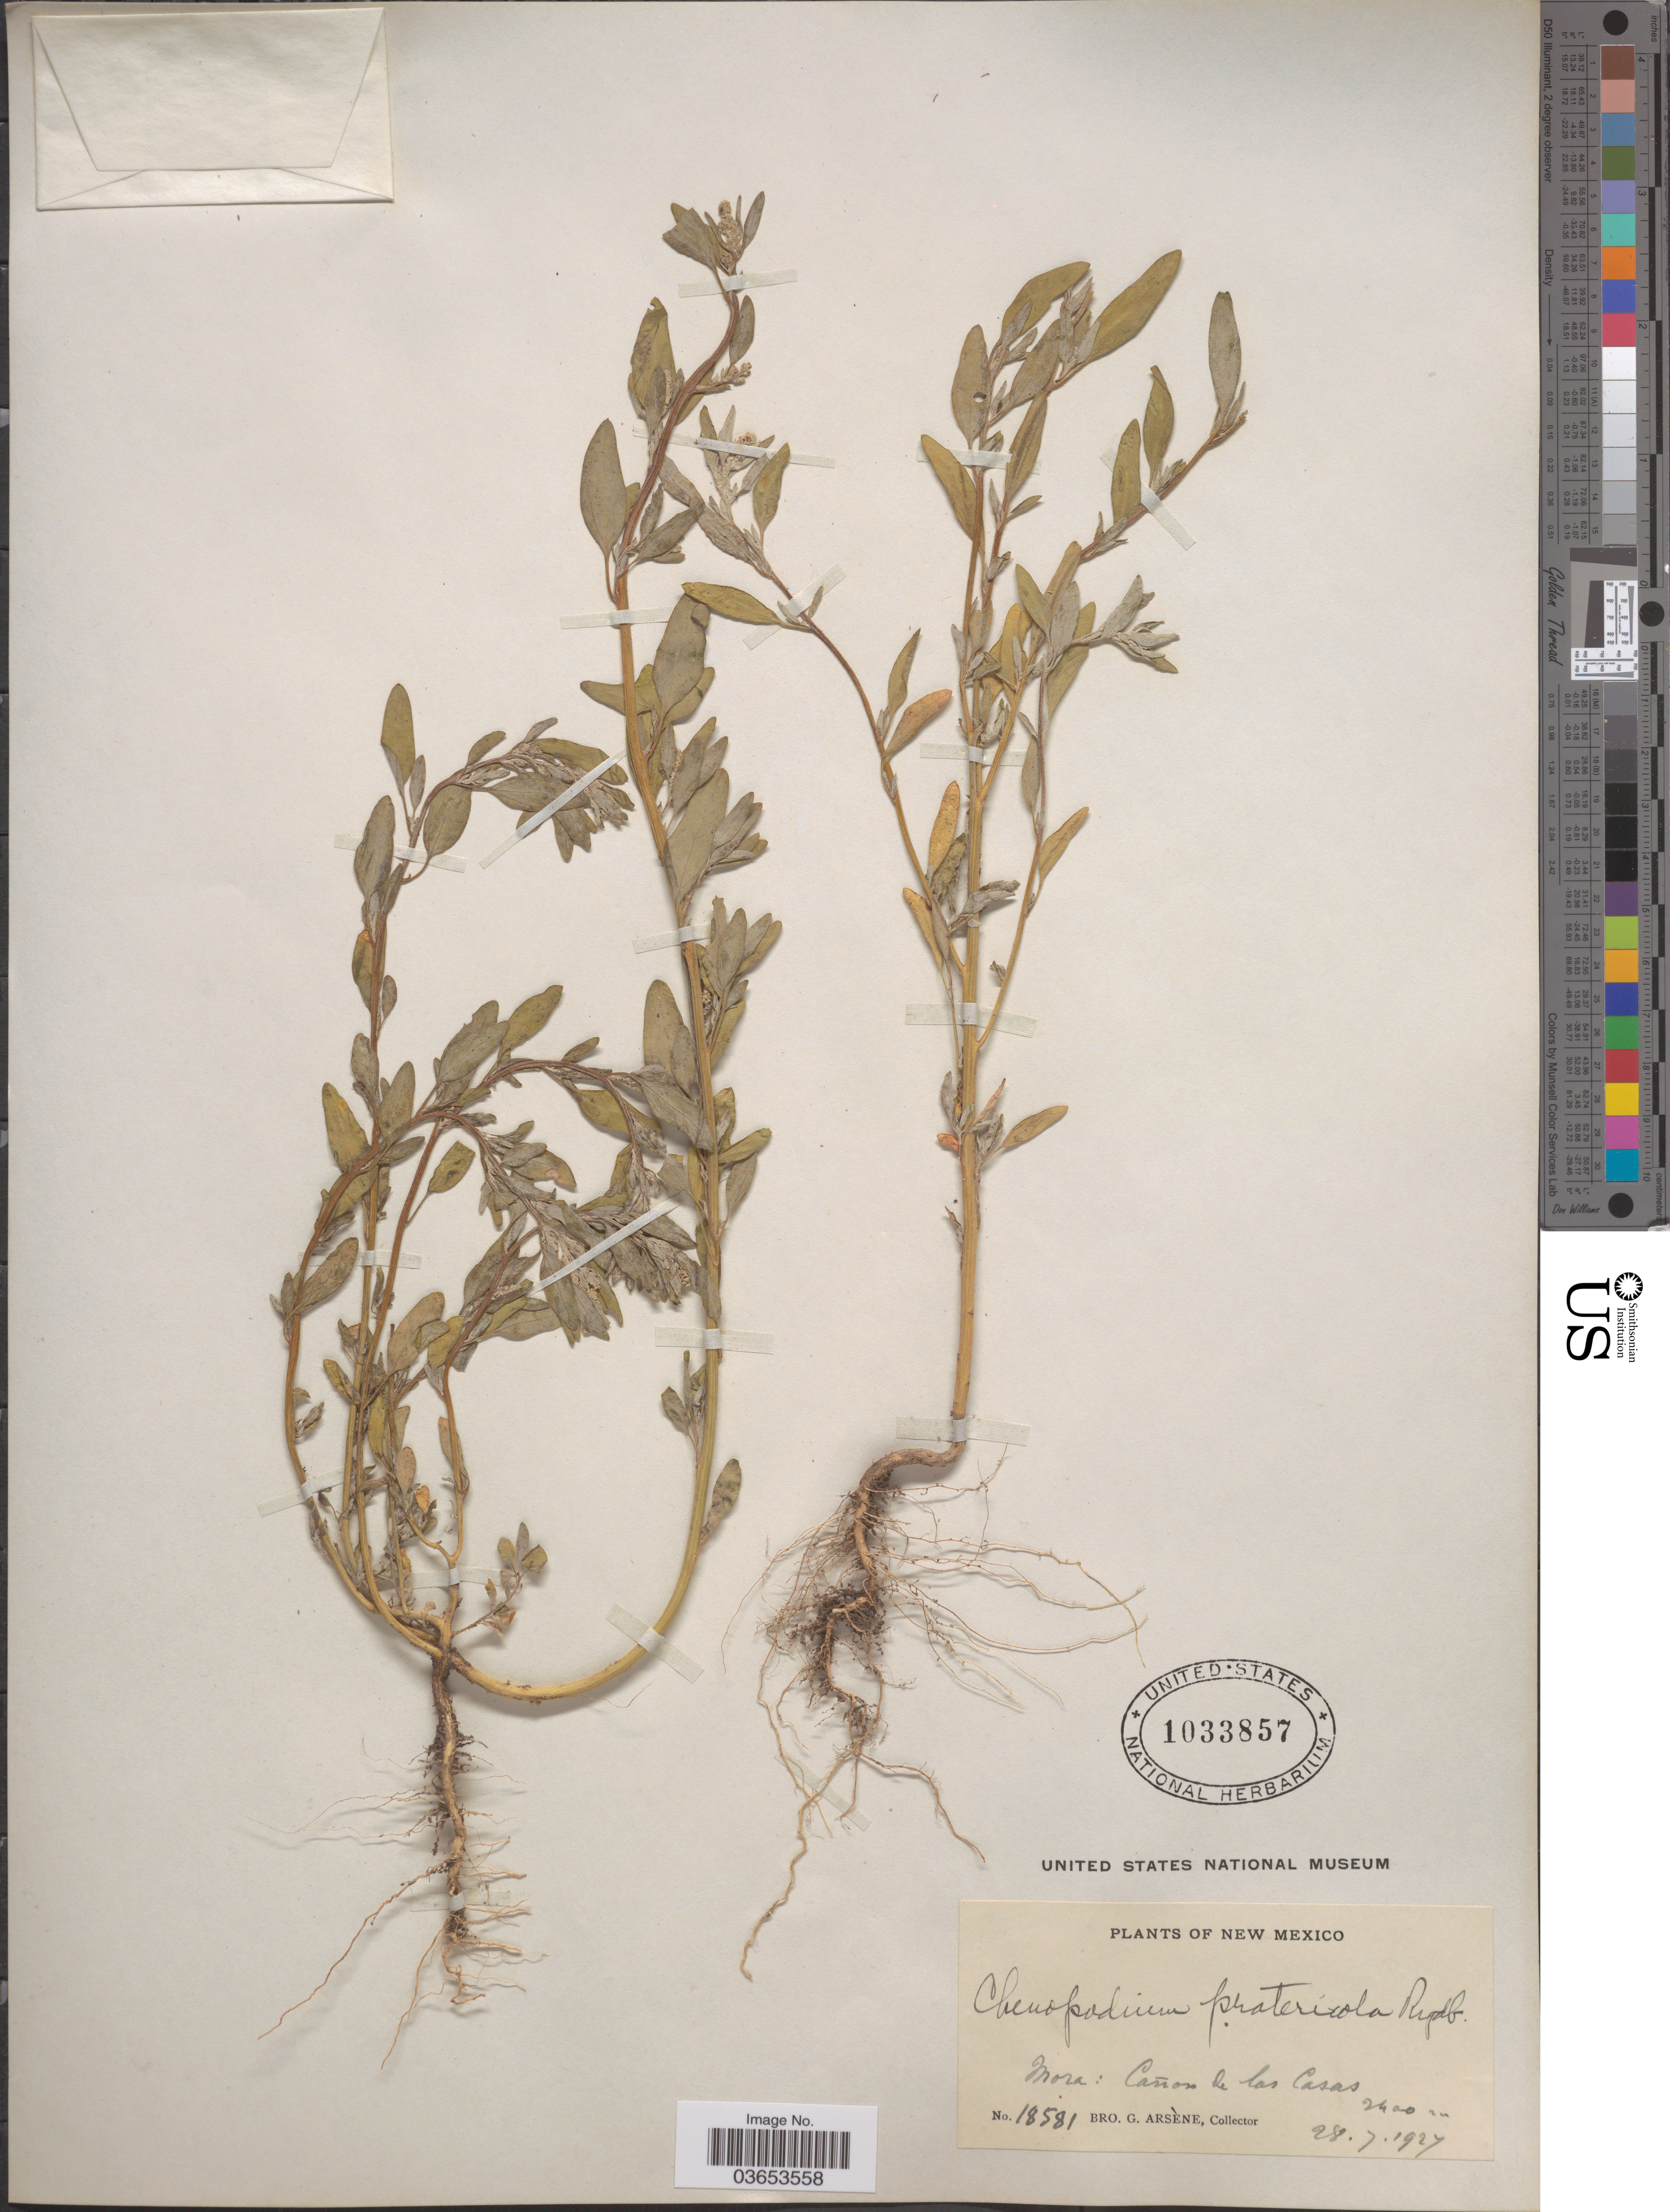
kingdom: Plantae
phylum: Tracheophyta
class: Magnoliopsida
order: Caryophyllales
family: Amaranthaceae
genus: Chenopodium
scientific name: Chenopodium leptophyllum var. leptophylloides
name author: (Murr) Thell. & Aellen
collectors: Bro. G. Arsène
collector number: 18581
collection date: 1927-07-28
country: United States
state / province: New Mexico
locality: Mora: Cañon de las Casas.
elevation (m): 2400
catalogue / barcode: US 1033857